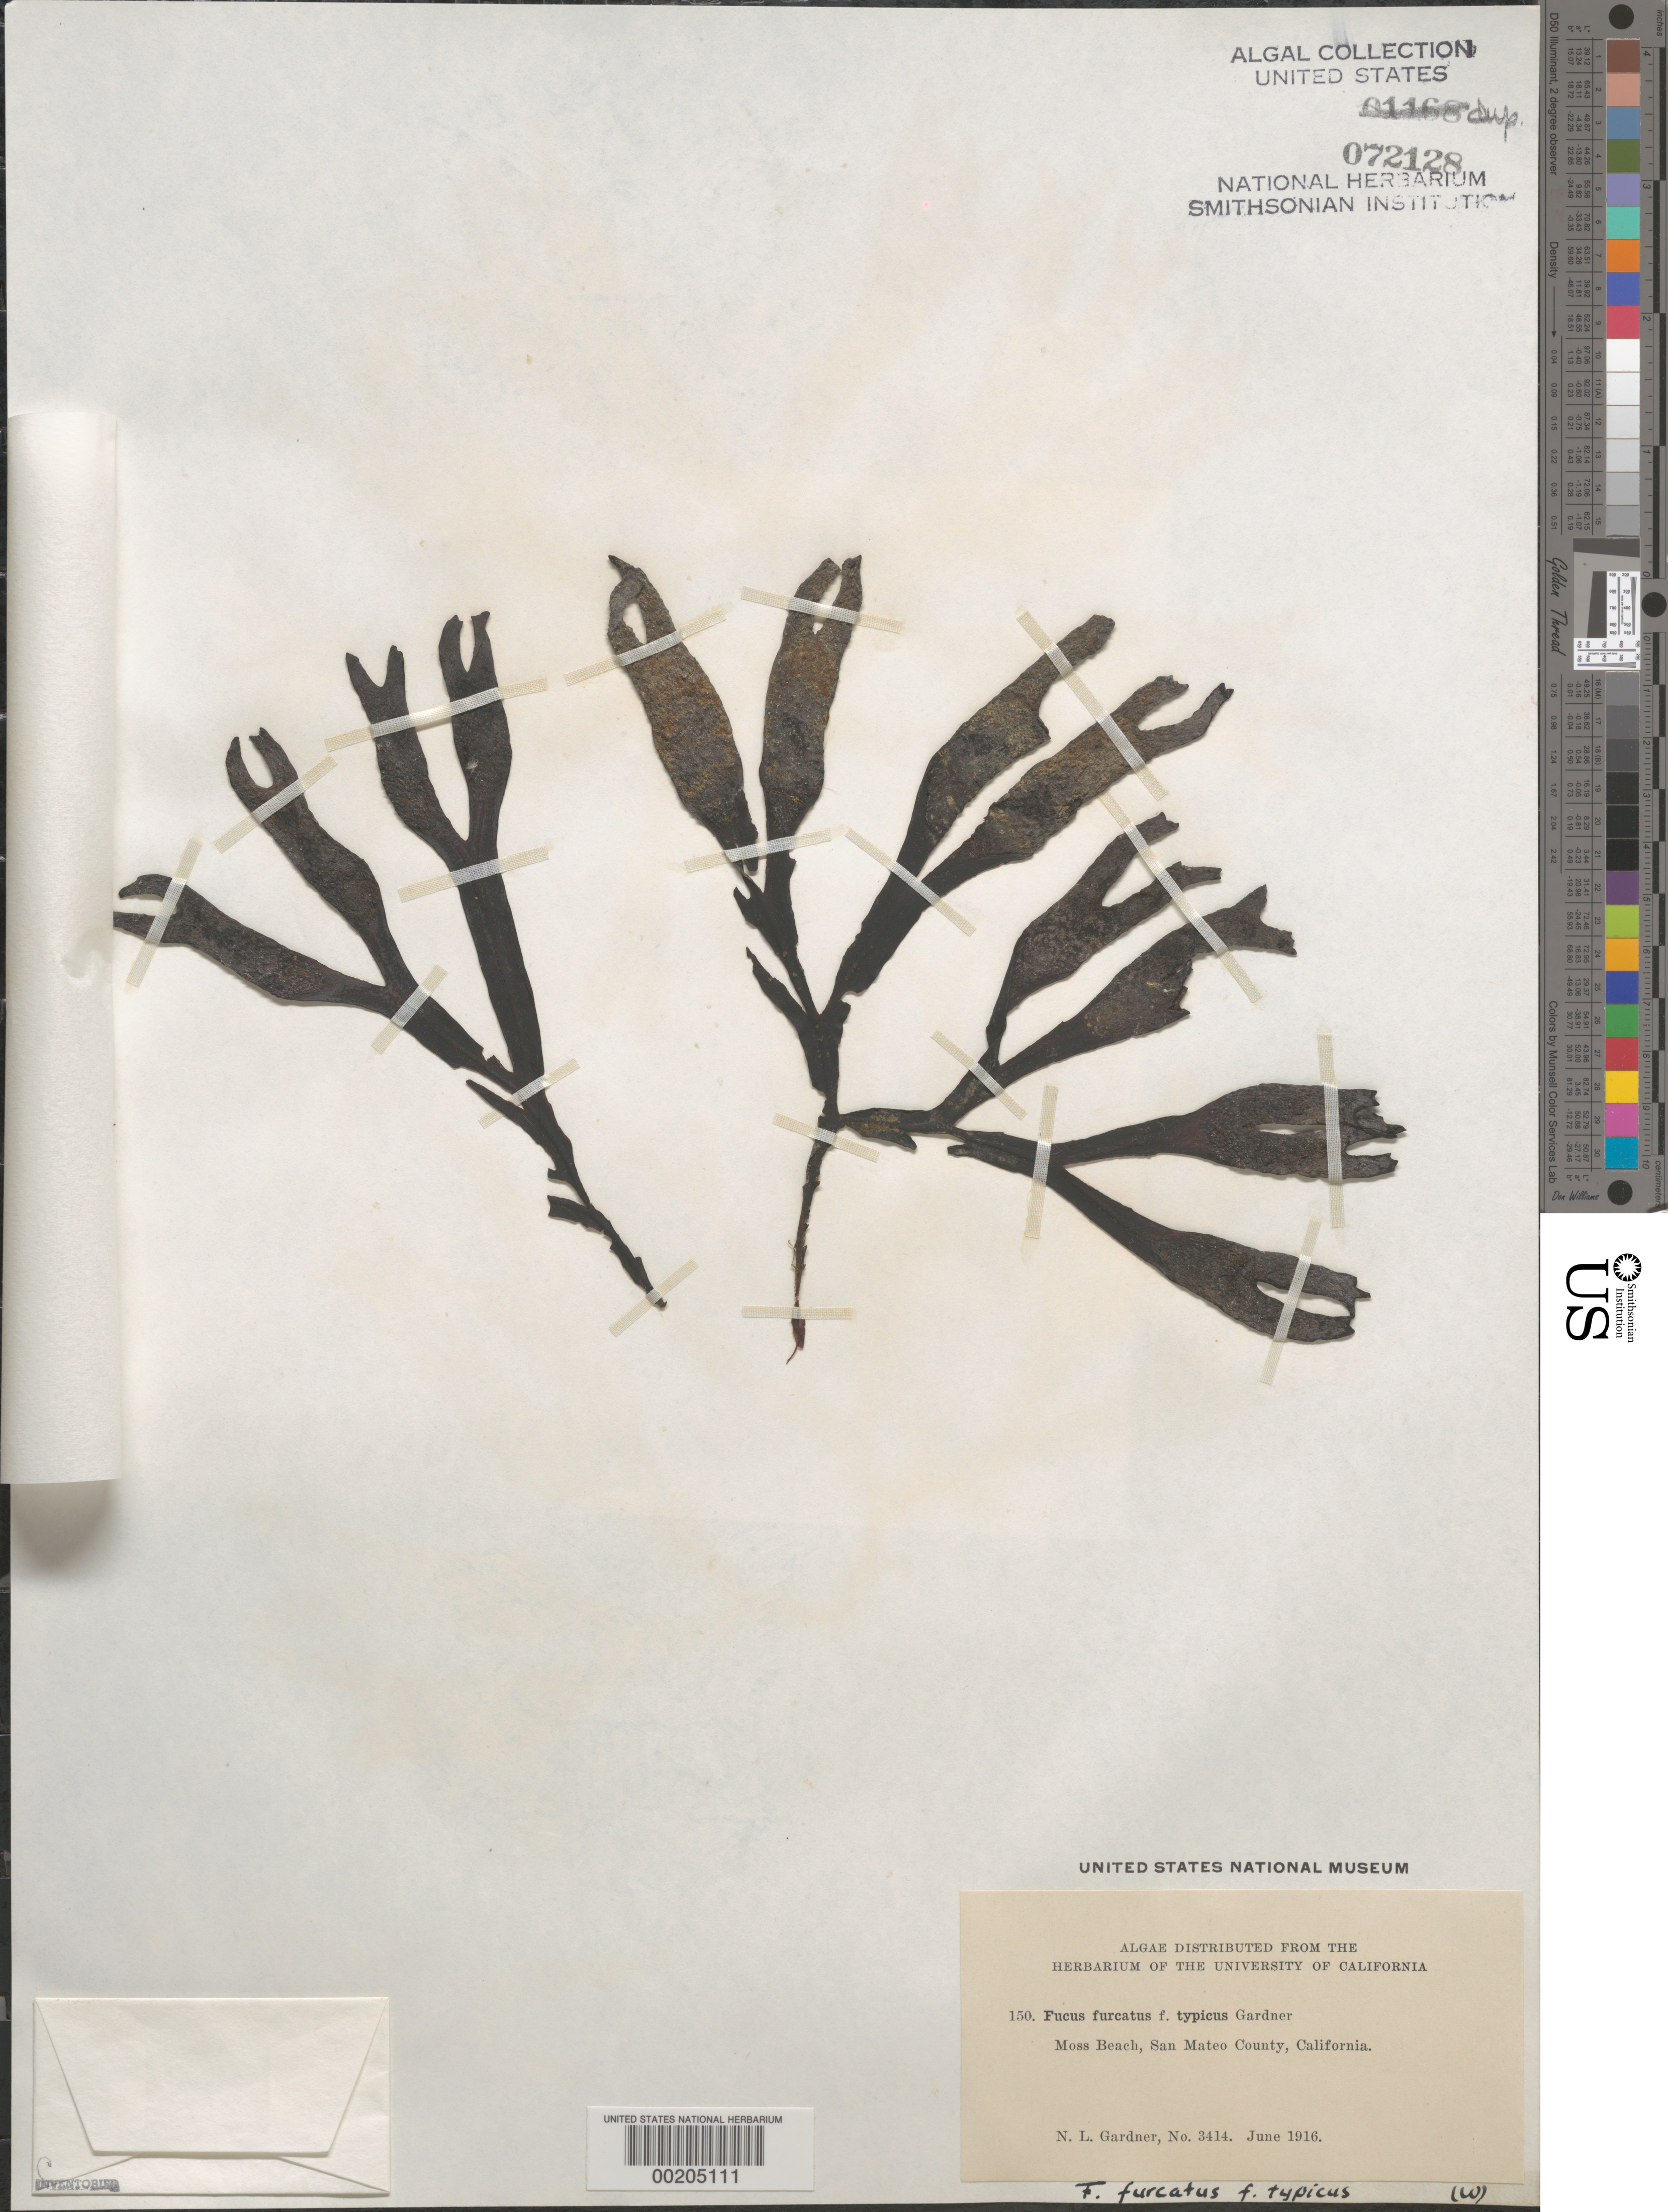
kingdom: Chromista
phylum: Ochrophyta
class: Phaeophyceae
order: Fucales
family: Fucaceae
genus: Fucus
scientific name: Fucus distichus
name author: L.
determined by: Algae name updating Project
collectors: N. Gardner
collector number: NLG 3414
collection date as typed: Jun 1916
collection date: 1916-06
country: United States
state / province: California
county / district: San Mateo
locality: Moss Beach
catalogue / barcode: US 72128